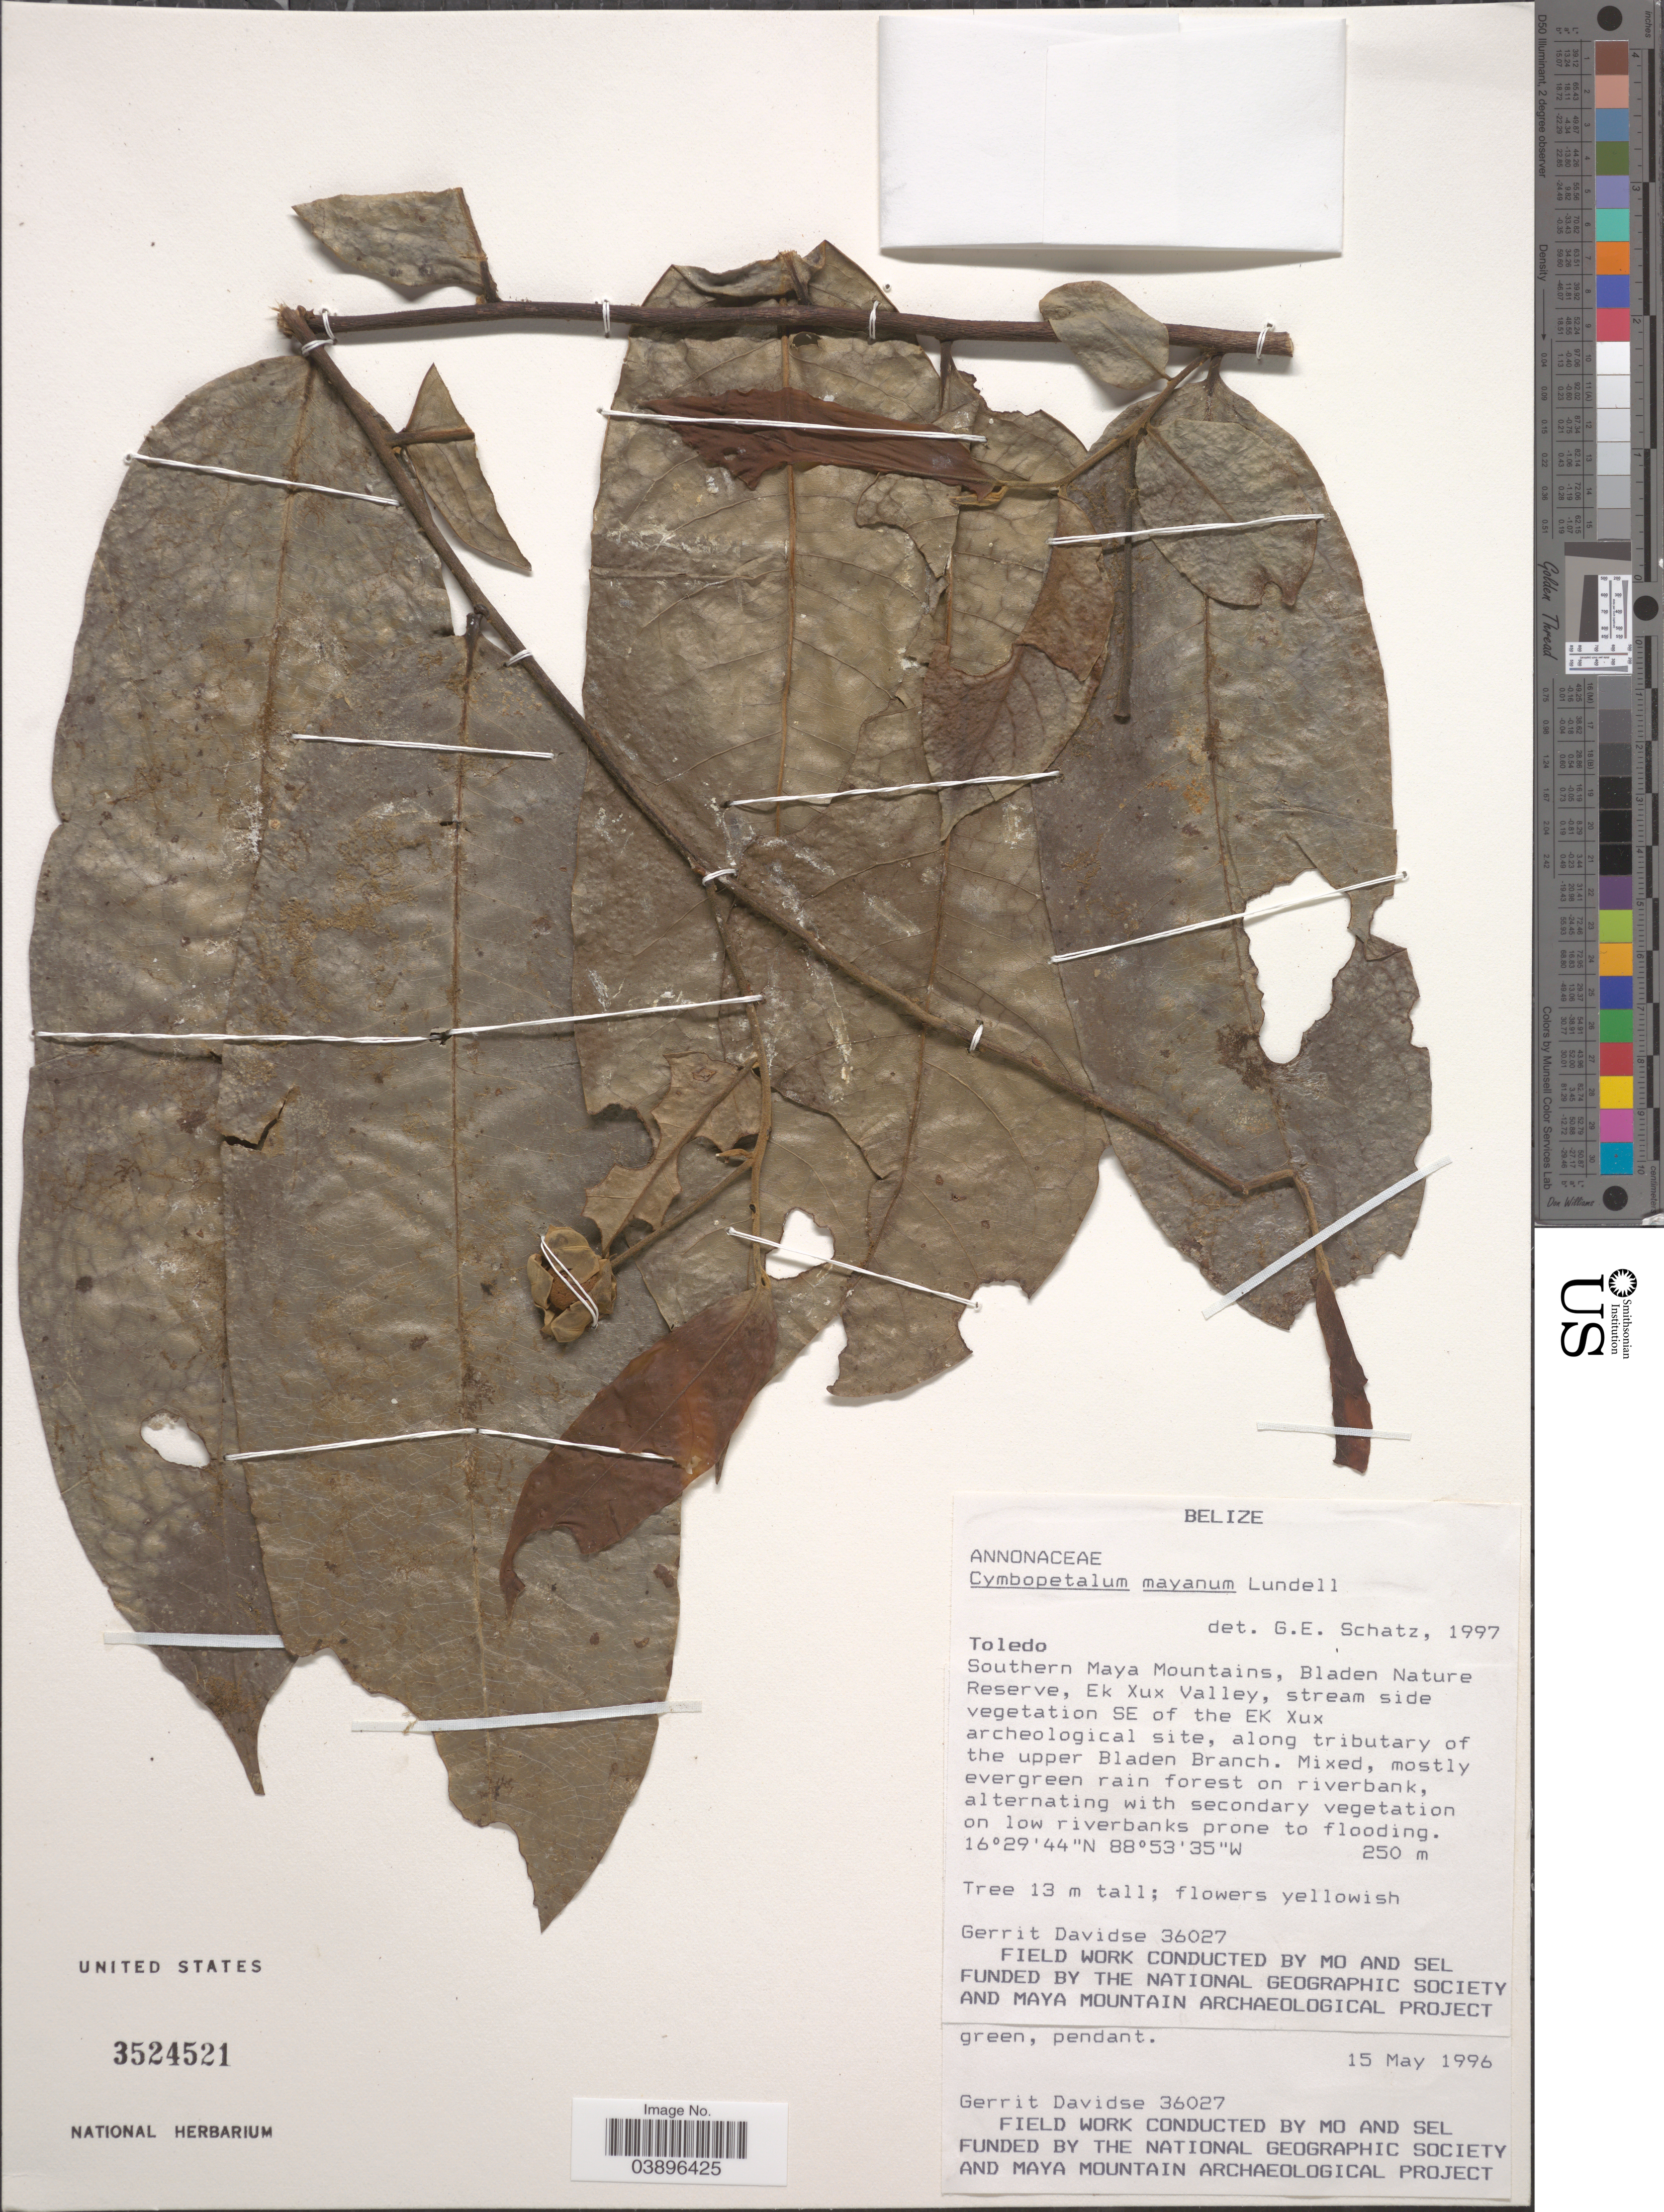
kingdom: Plantae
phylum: Tracheophyta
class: Magnoliopsida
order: Magnoliales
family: Annonaceae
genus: Cymbopetalum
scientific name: Cymbopetalum mayanum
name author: Lundell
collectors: G. Davidse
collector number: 36027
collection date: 1996-05-15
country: Belize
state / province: Toledo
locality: Southern Maya Mountains, Bladen Nature Reserve, Ek Xux Valley, stream side vegetation SE of the EK Xux archeological site, along tributary of the upper Bladen Branch.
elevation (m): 250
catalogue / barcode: US 3524521